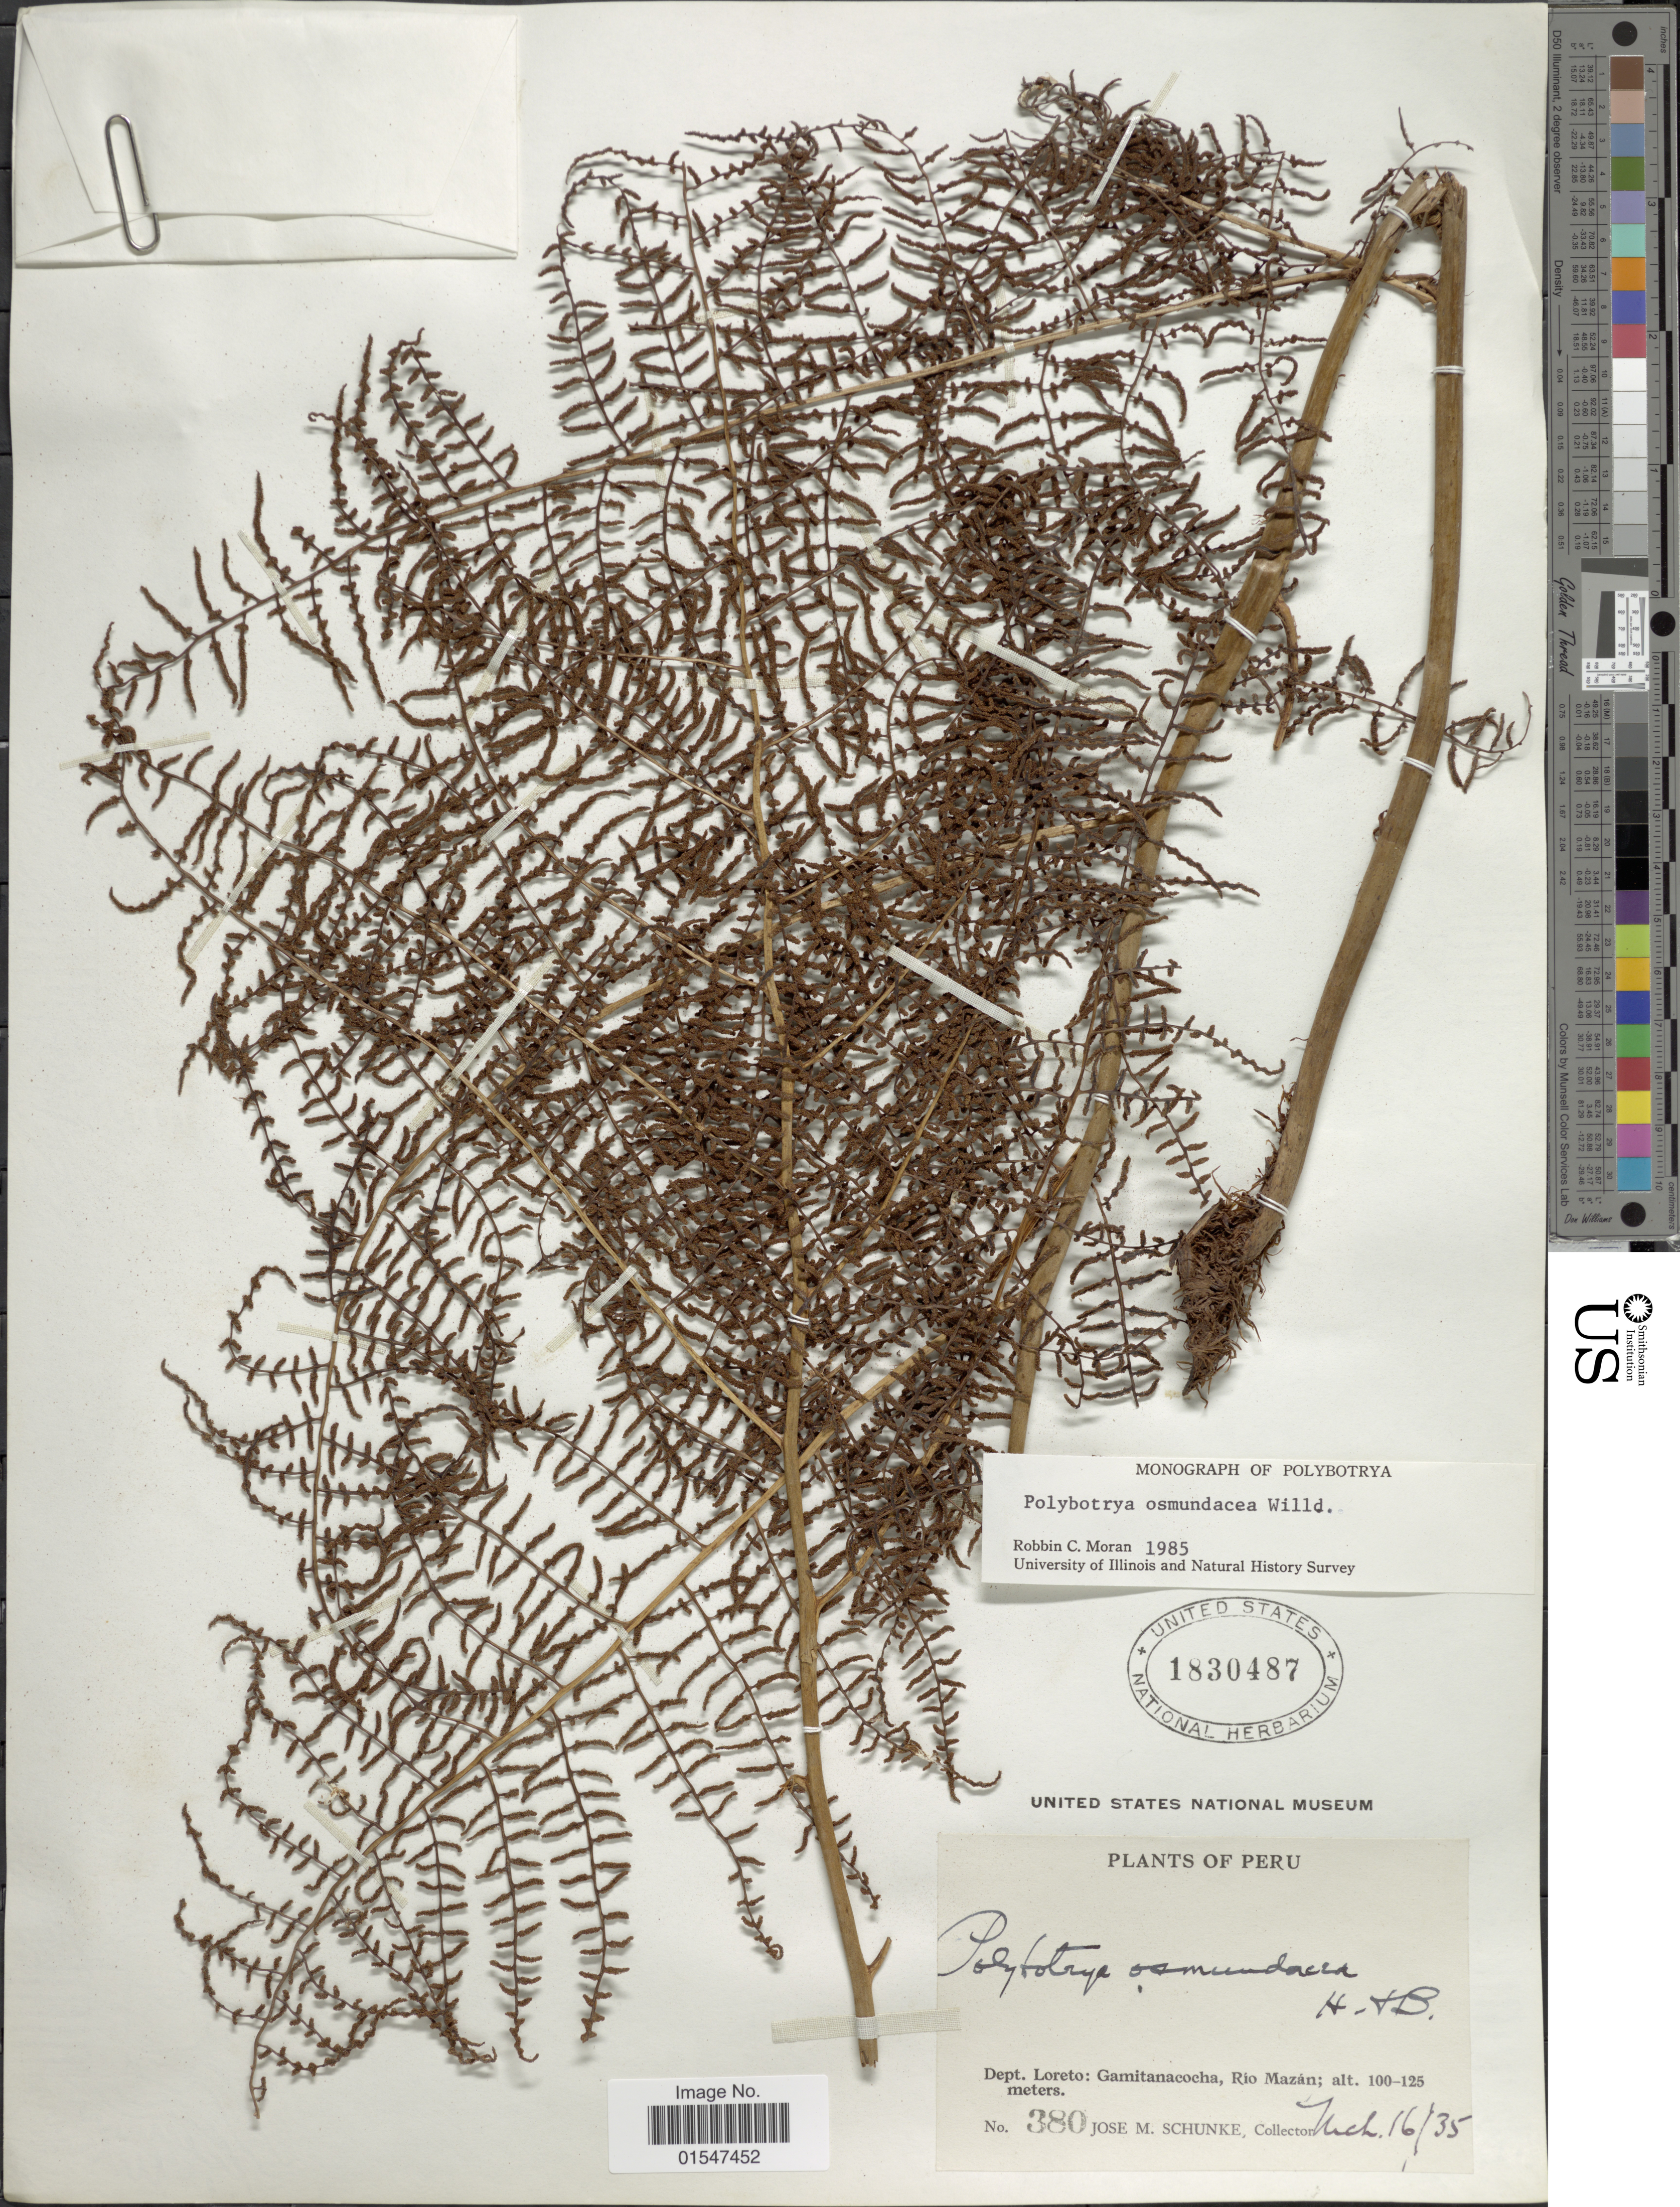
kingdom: Plantae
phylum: Tracheophyta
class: Polypodiopsida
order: Polypodiales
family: Dryopteridaceae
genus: Polybotrya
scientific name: Polybotrya osmundacea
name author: Humb. & Bonpl. ex Willd.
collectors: J. M. Schunke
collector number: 380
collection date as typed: Transcribed d/m/y: 16/3/35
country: Peru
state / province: Loreto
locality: Gamitanacocha, Río Mazán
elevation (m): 100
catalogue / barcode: US 1830487